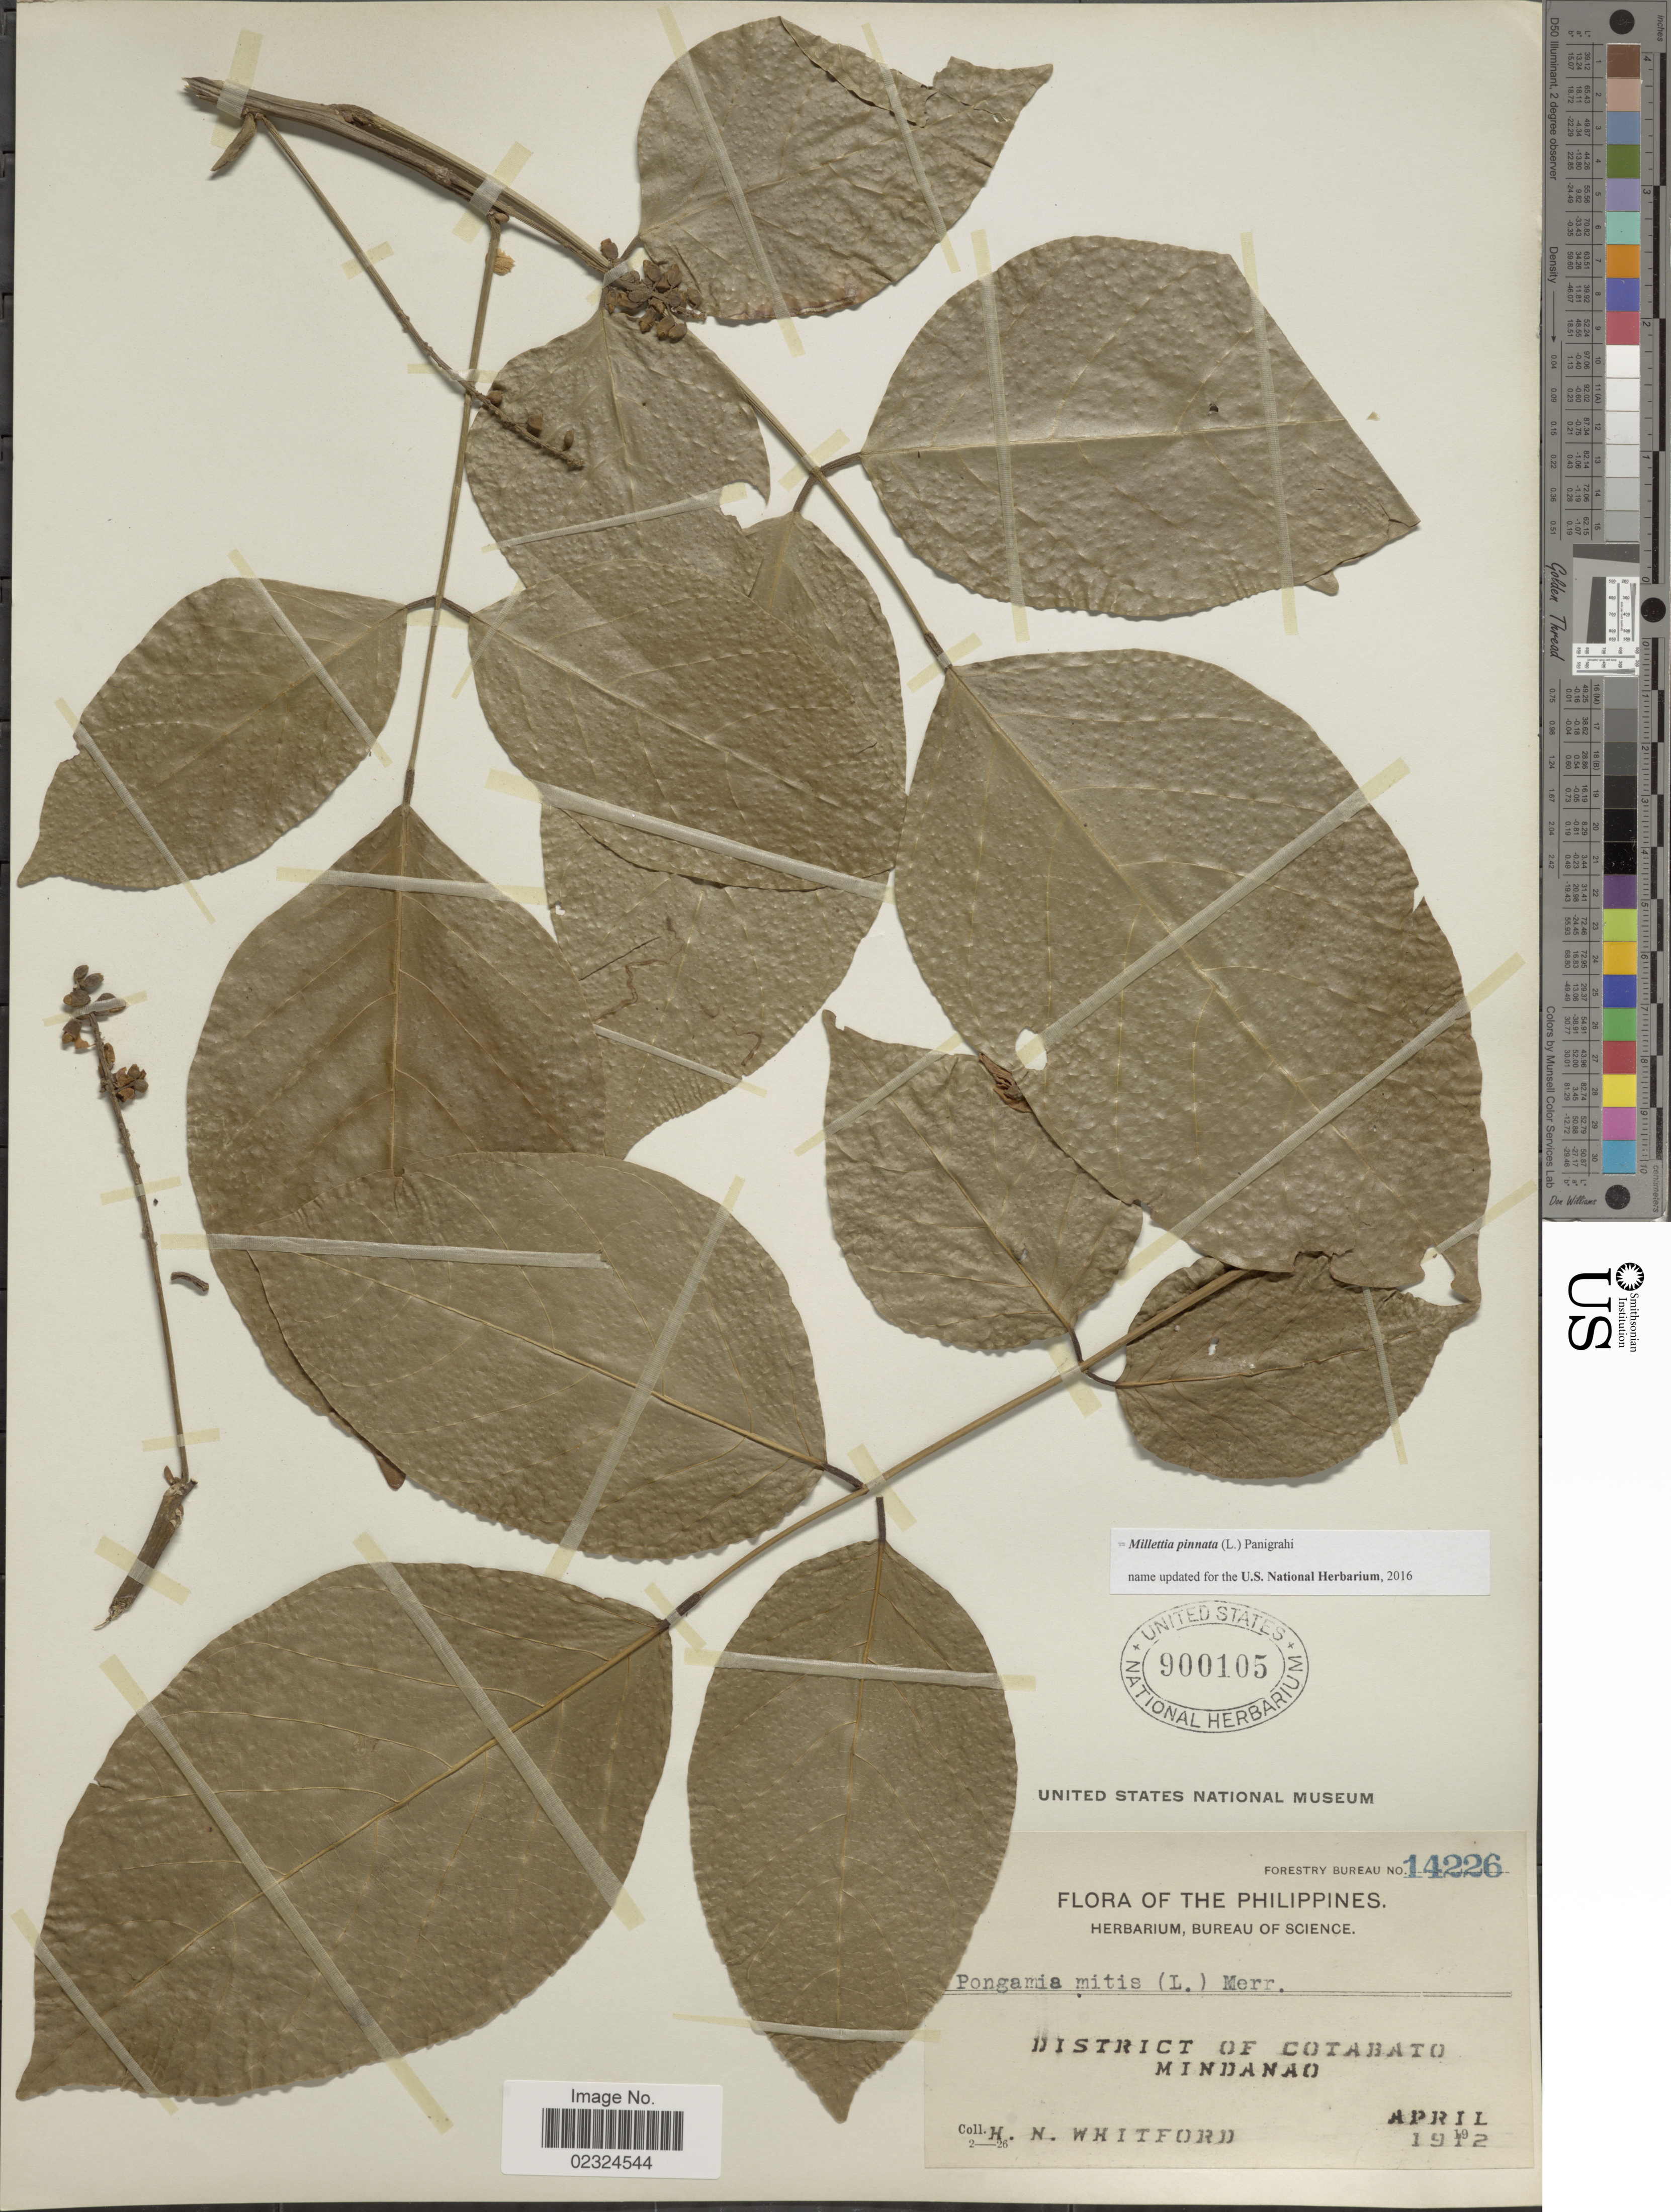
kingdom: Plantae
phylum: Tracheophyta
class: Magnoliopsida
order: Fabales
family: Fabaceae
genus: Millettia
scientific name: Millettia pinnata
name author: (L.) Panigrahi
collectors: H. N. Whitford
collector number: Forestry Bureau 14226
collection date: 1912-04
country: Philippines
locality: District of Cotabato. Mindanao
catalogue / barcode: US 900105